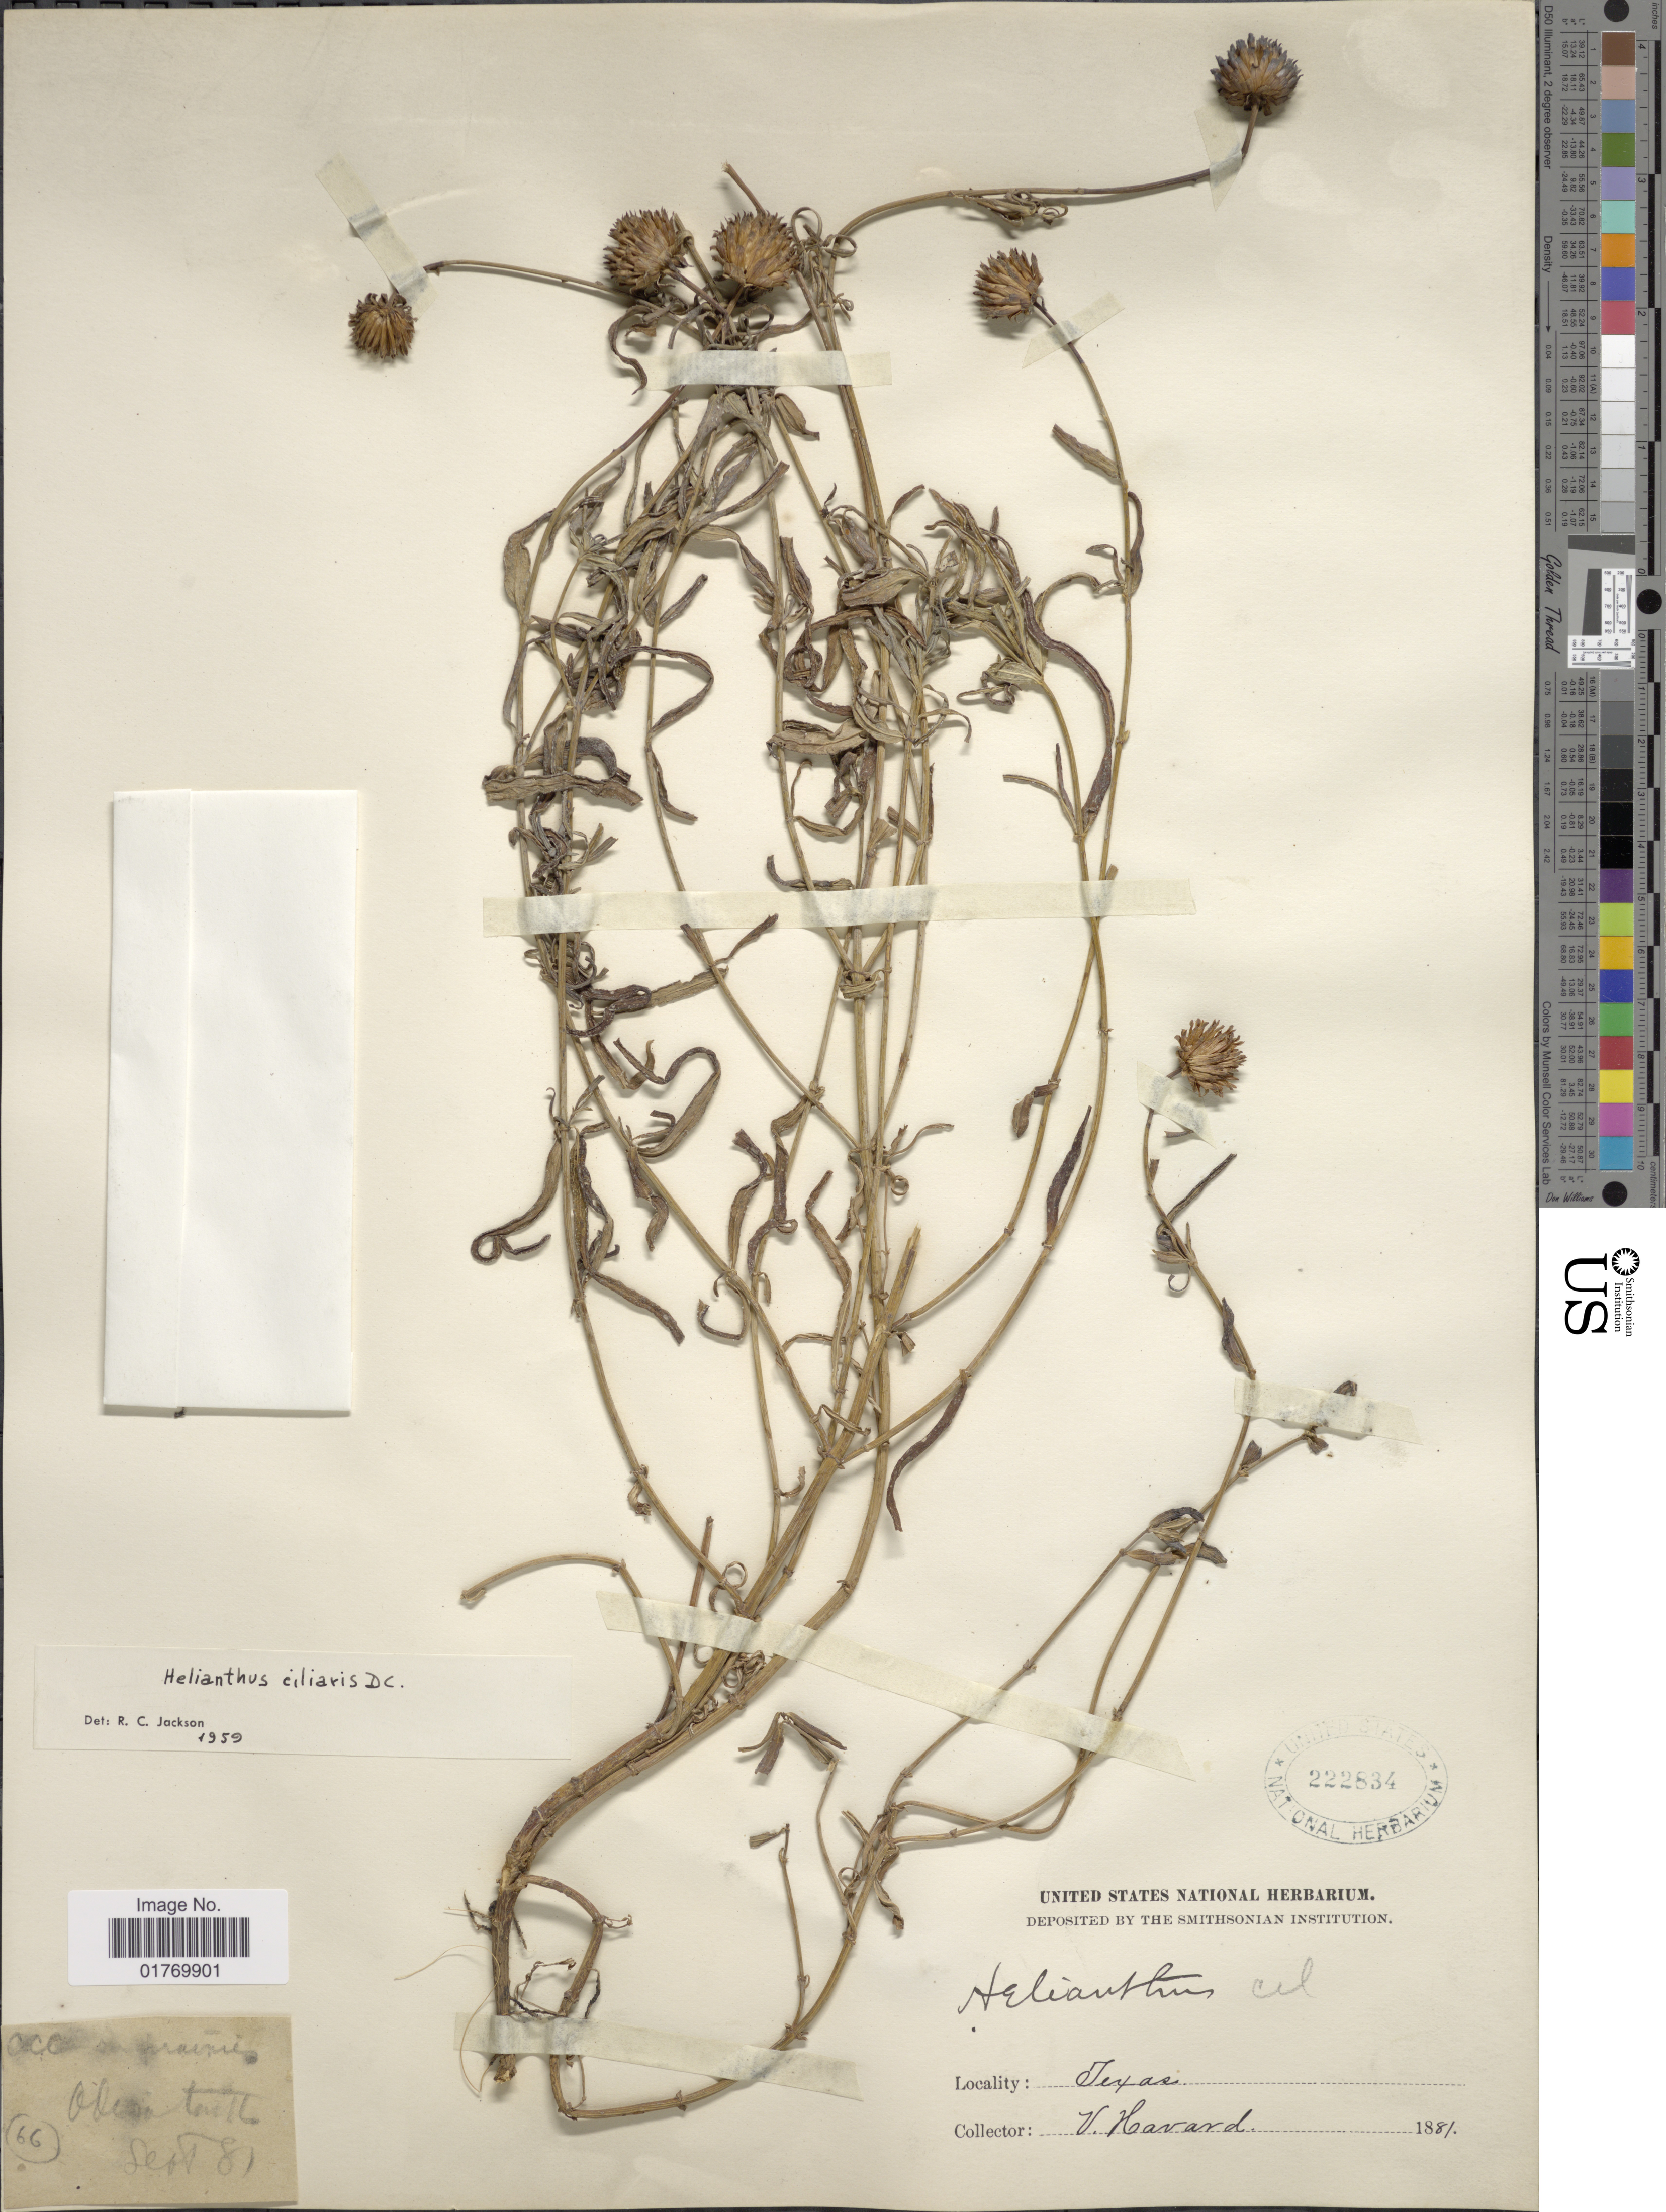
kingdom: Plantae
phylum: Tracheophyta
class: Magnoliopsida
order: Asterales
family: Asteraceae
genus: Helianthus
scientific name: Helianthus ciliaris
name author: DC.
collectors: V. Havard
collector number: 66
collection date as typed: Transcribed d/m/y: /9/81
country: United States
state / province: Texas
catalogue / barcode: US 222834